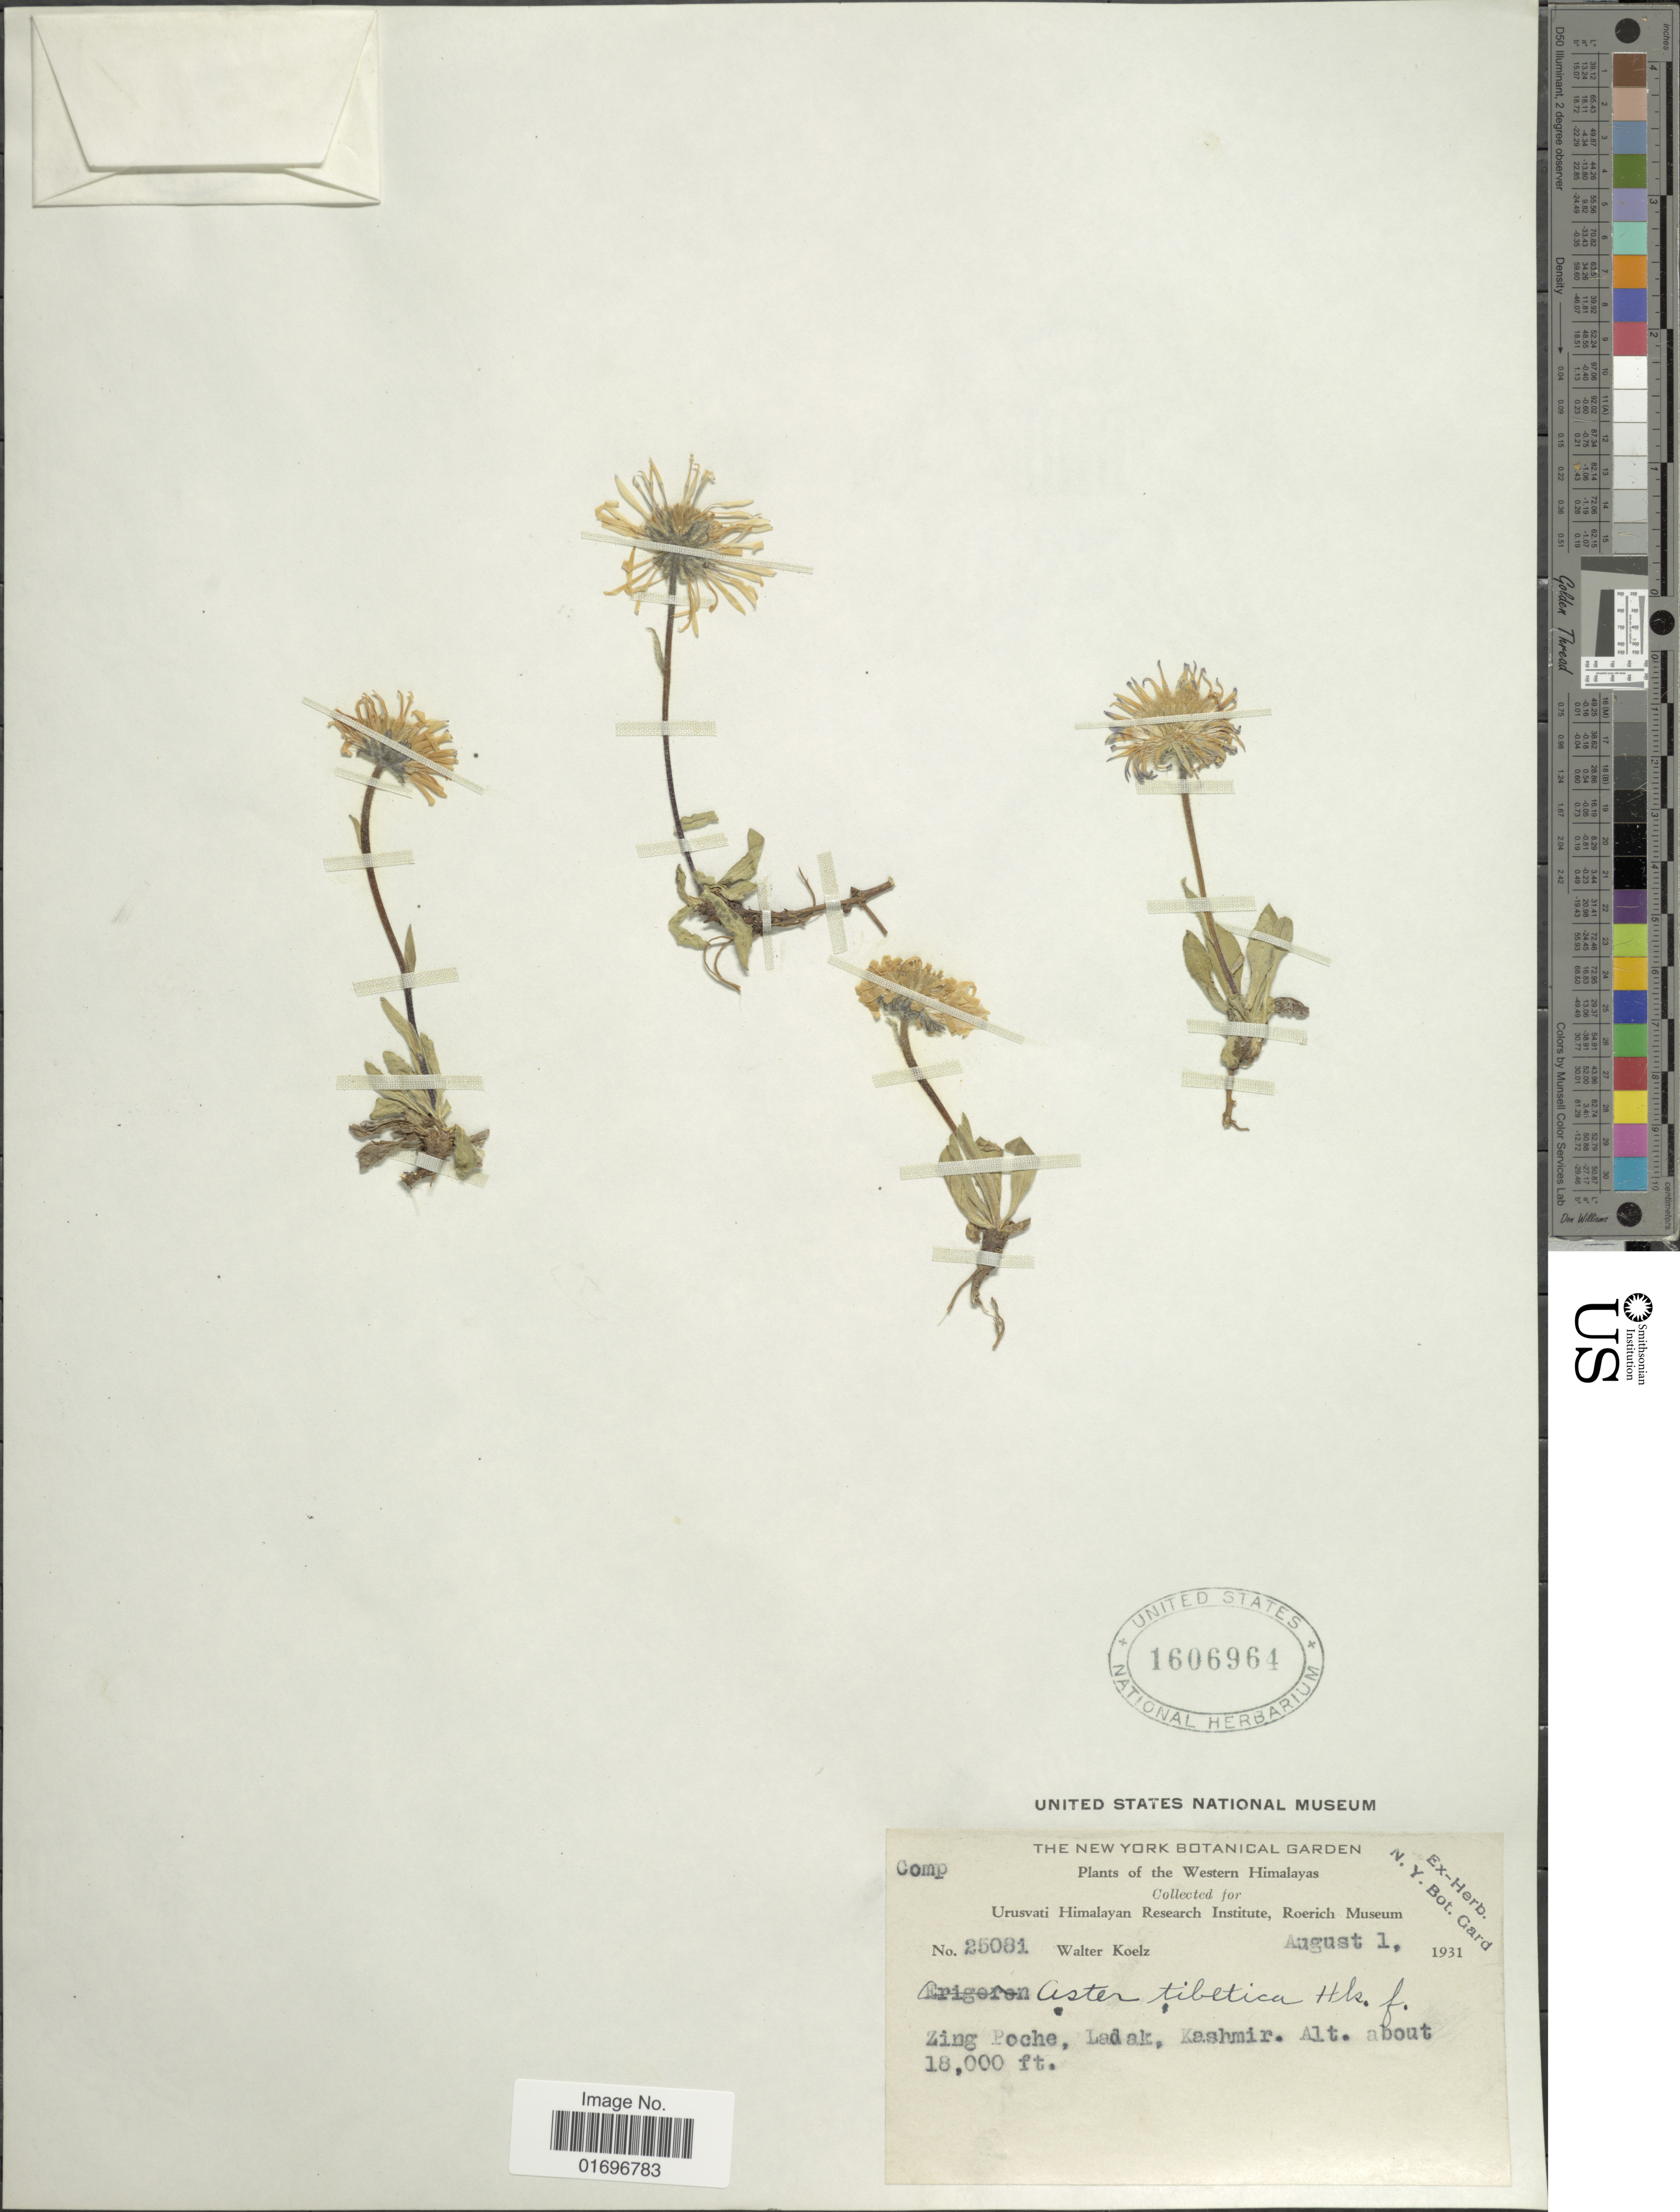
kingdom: Plantae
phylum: Tracheophyta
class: Magnoliopsida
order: Asterales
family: Asteraceae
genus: Aster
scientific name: Aster tibeticus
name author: Hook. f.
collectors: W. N. Koelz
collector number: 2508i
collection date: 1931-08-01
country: India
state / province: Ladakh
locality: Western Himalayas. Zing Poche, Ladak, Kashmir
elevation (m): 5486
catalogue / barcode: US 1606964